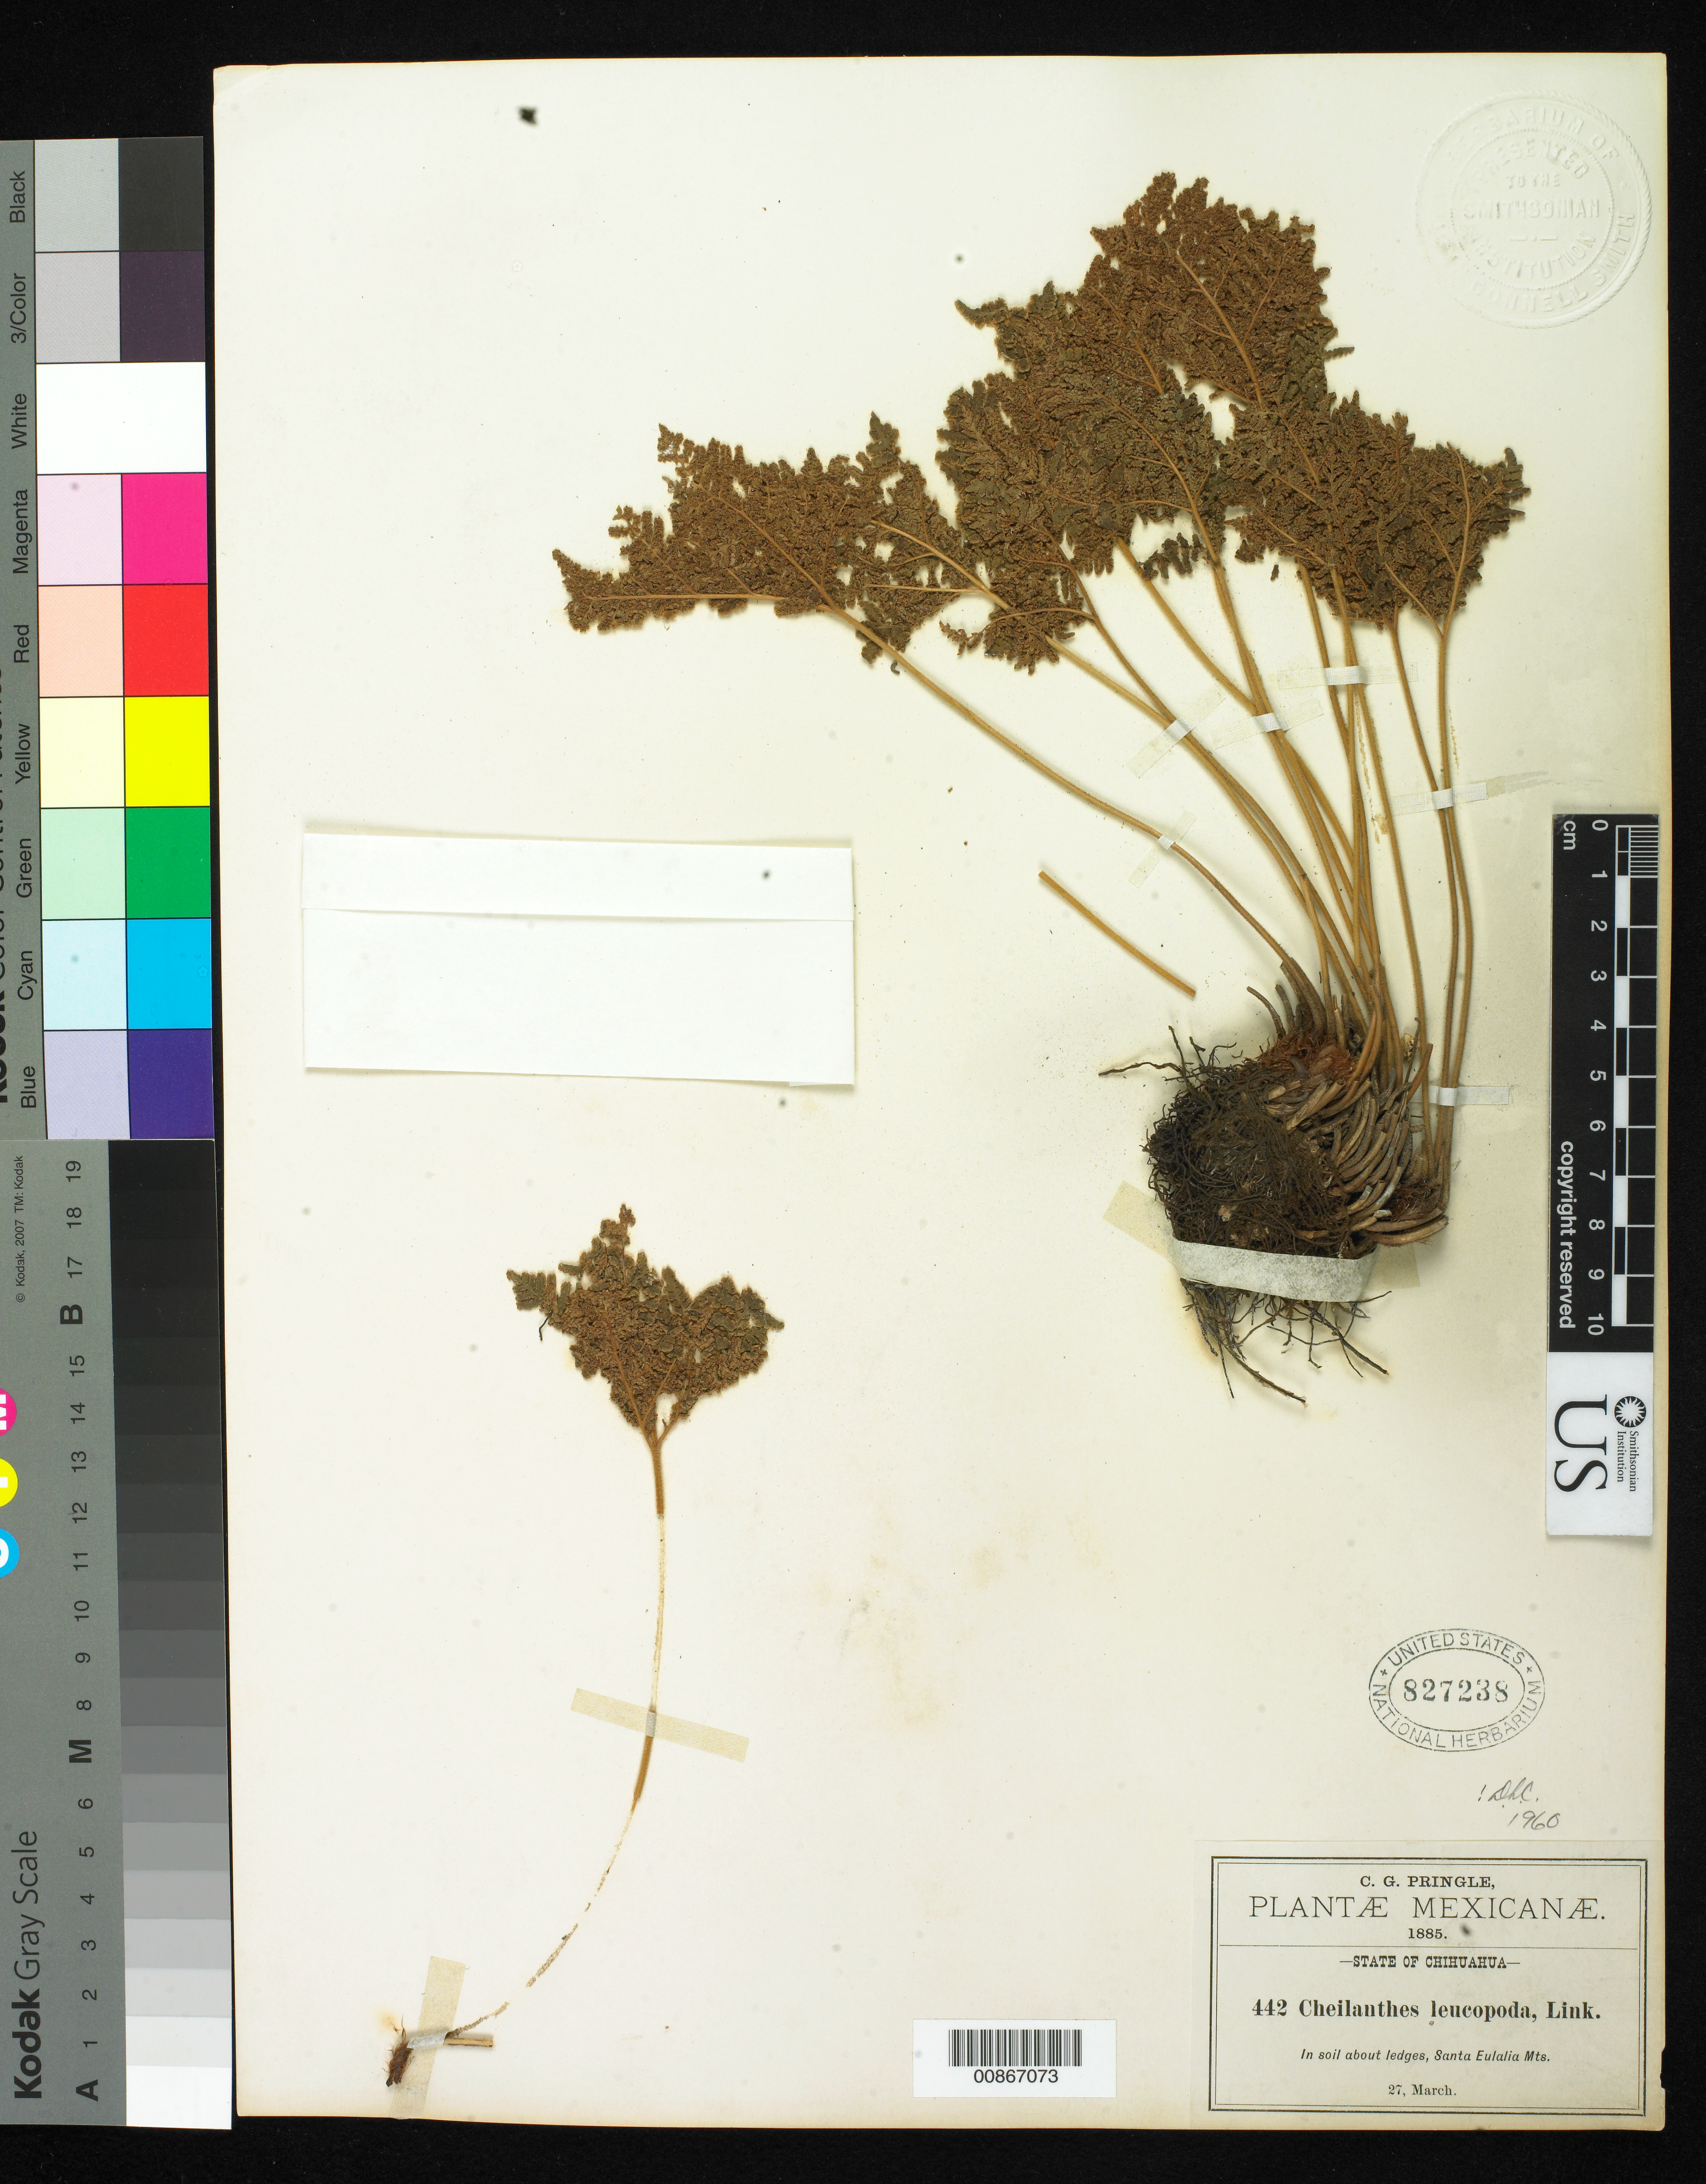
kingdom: Plantae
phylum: Tracheophyta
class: Polypodiopsida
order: Polypodiales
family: Pteridaceae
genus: Cheilanthes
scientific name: Cheilanthes leucopoda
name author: Link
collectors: C. G. Pringle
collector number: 442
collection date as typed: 27 Mar 1885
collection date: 1885-03-27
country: Mexico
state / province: Chihuahua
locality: Santa Eulalia Mts., Chihuahua.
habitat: In soil about ledges.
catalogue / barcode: US 827238